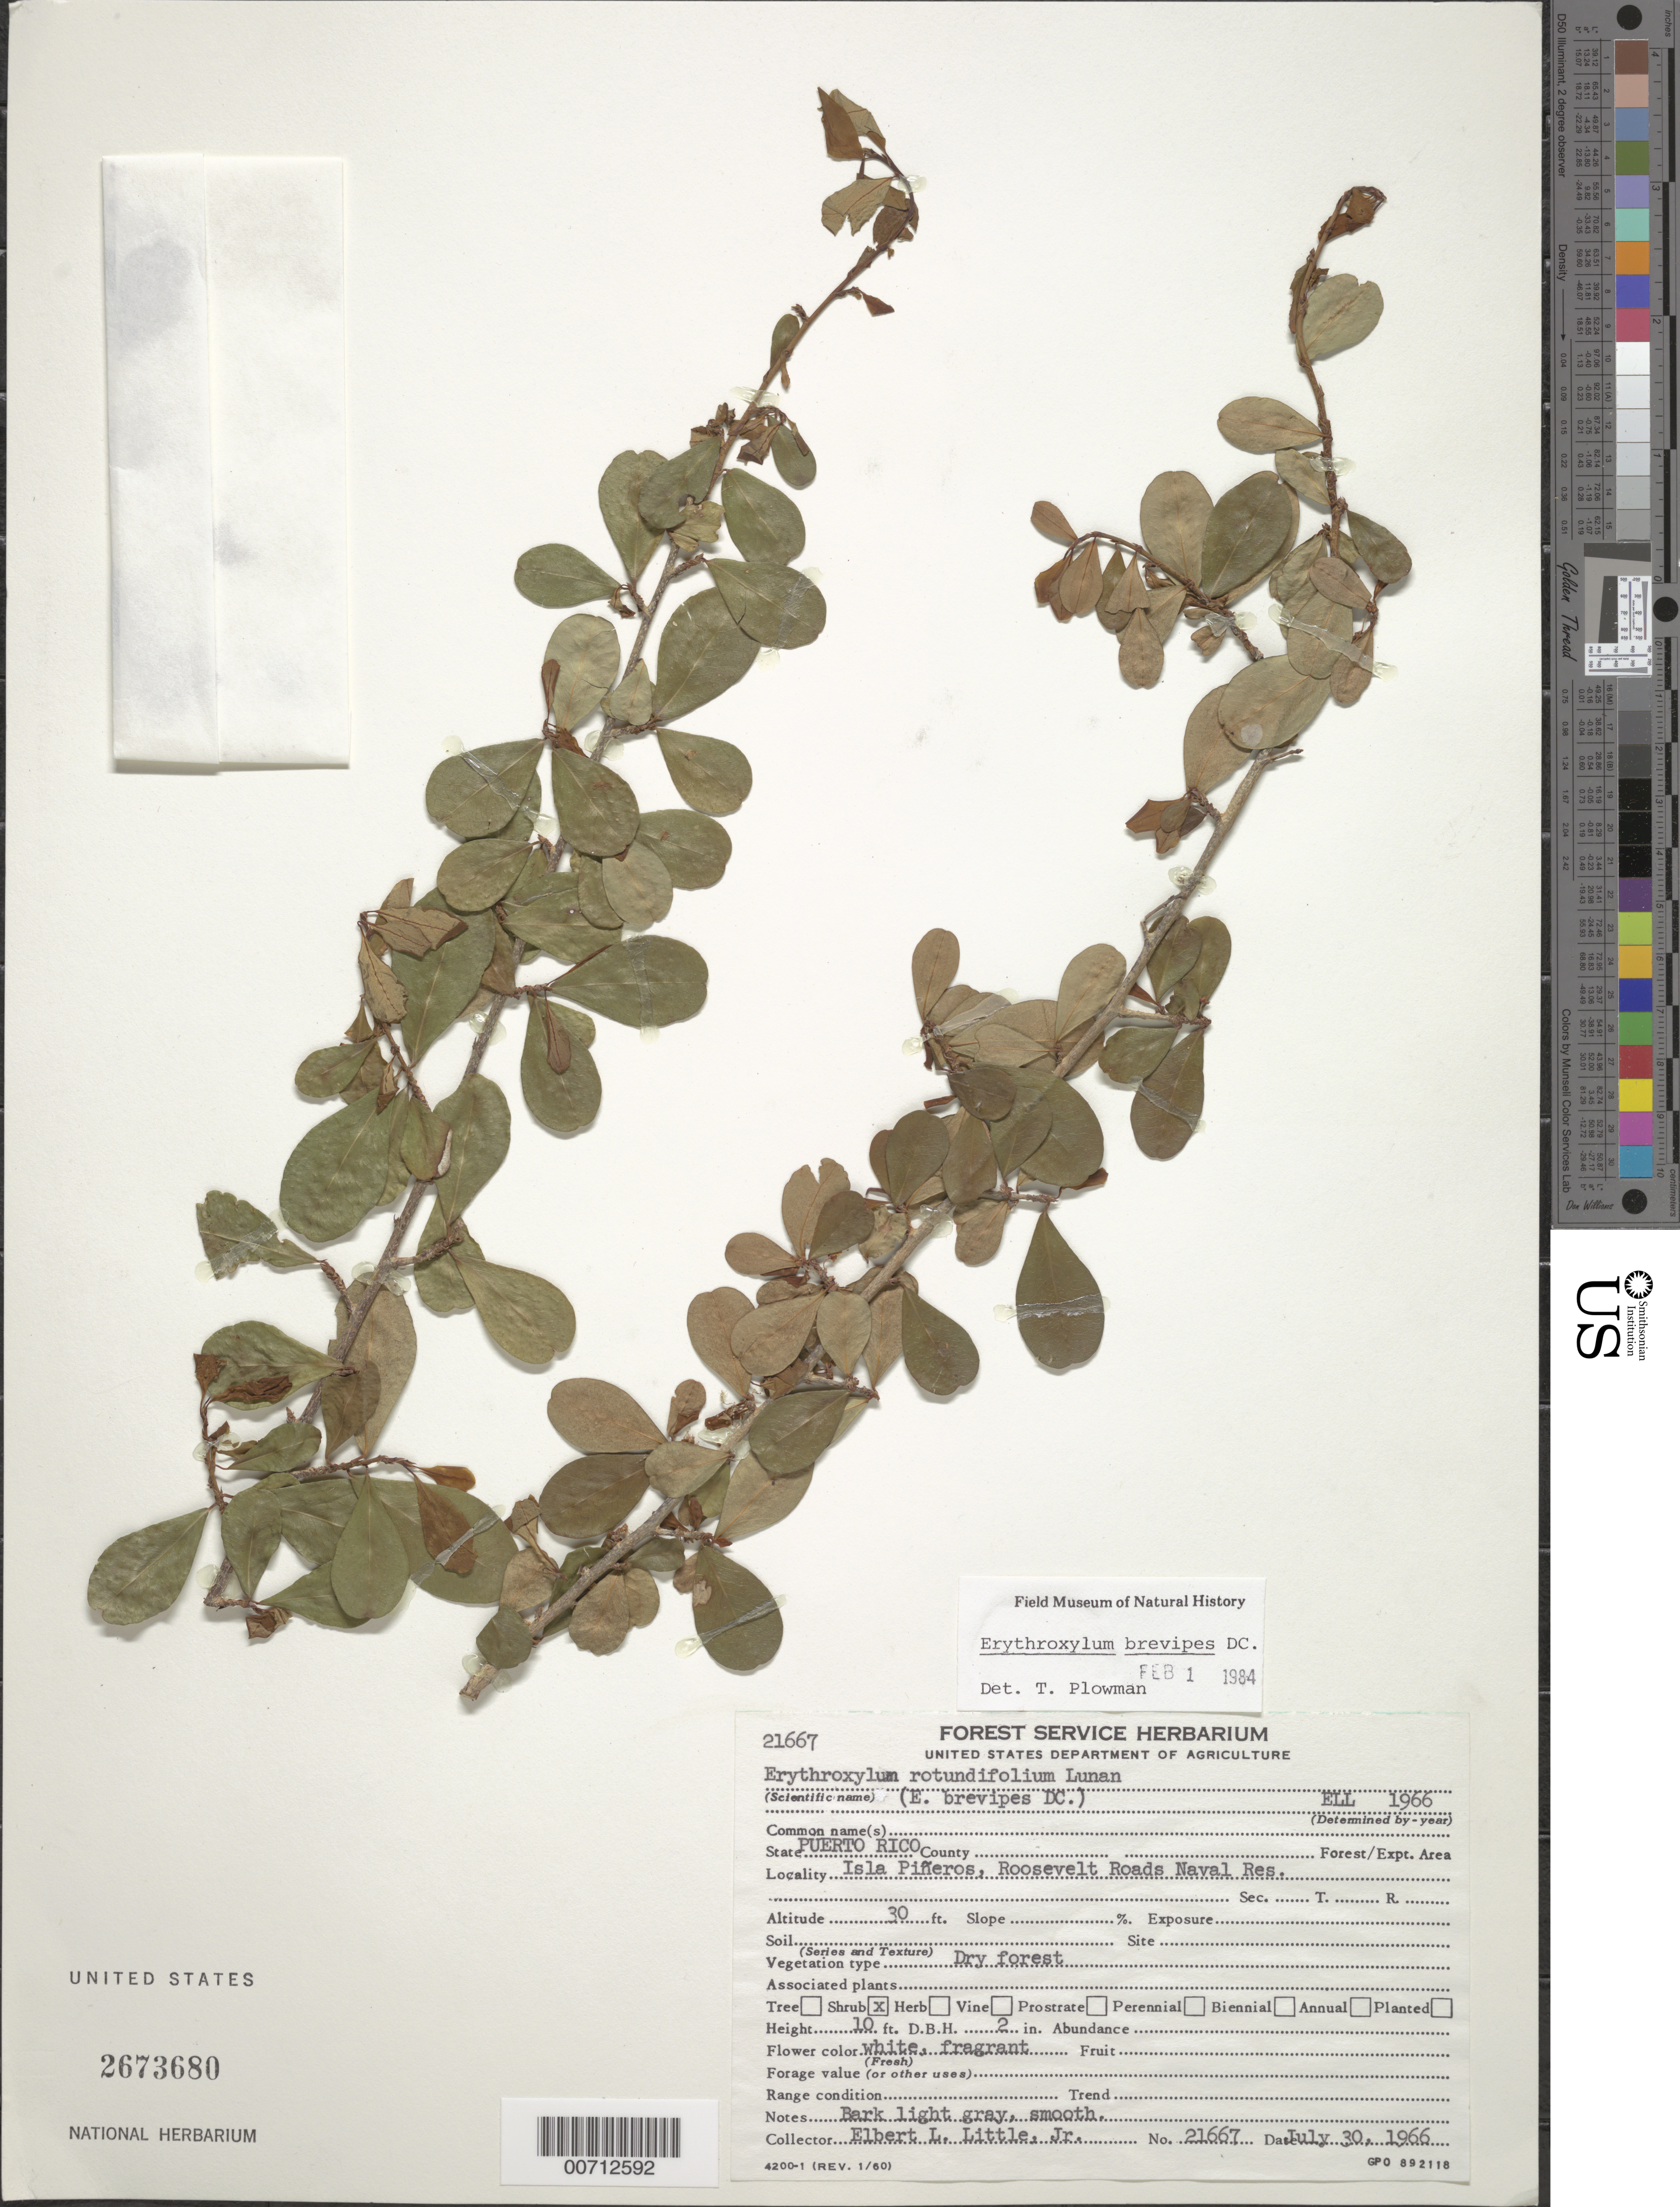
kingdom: Plantae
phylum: Tracheophyta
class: Magnoliopsida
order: Malpighiales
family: Erythroxylaceae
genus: Erythroxylum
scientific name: Erythroxylum brevipes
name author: DC.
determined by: Plowman, Timothy C.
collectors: E. L. Little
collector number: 21667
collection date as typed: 30 Jul 1966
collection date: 1966-07-30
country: Puerto Rico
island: Greater Antilles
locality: Isla Pineros, Roosevelt Rds Naval Res.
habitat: Dry forest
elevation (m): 9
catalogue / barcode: US 2673680